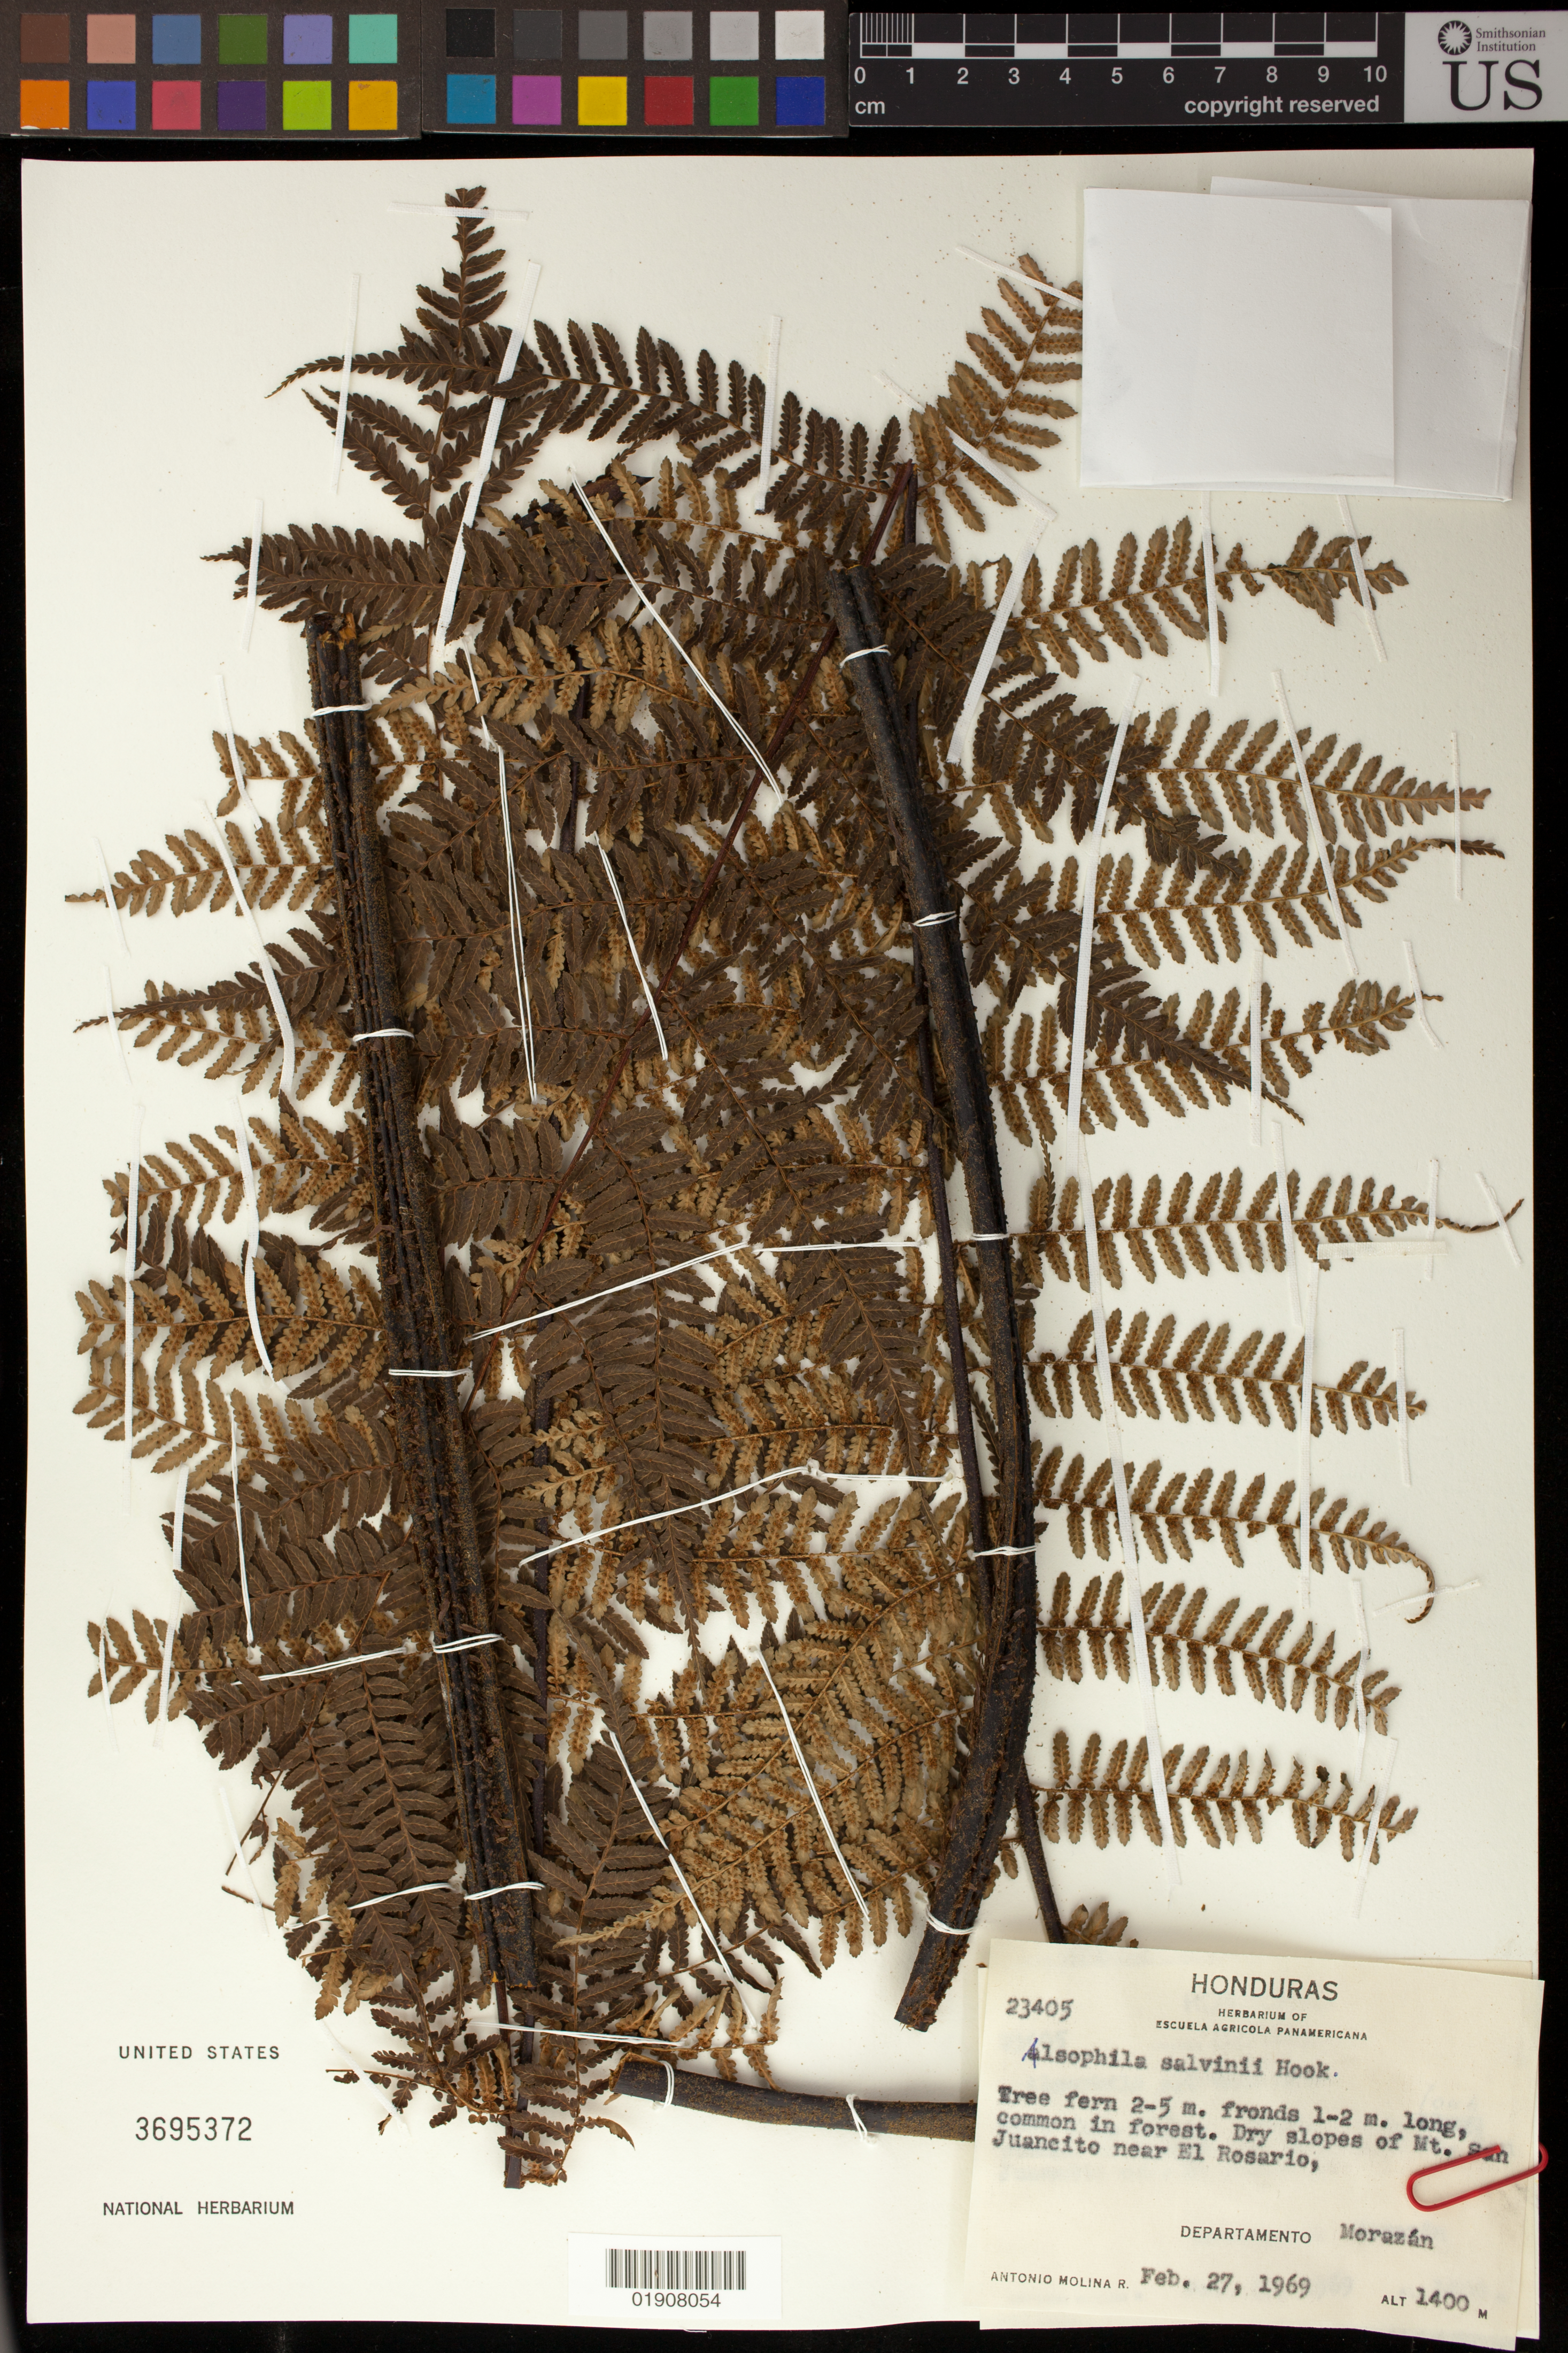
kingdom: Plantae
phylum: Tracheophyta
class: Polypodiopsida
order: Cyatheales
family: Cyatheaceae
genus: Alsophila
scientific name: Alsophila salvinii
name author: Hook.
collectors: A. Molina R.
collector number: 23405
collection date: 1969-02-27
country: Honduras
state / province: Fco. Morazán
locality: Slopes of Mt. San Juancito near El Rosario, Departamento Morazán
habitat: Dry slopes.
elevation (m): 1400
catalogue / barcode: US 3695372